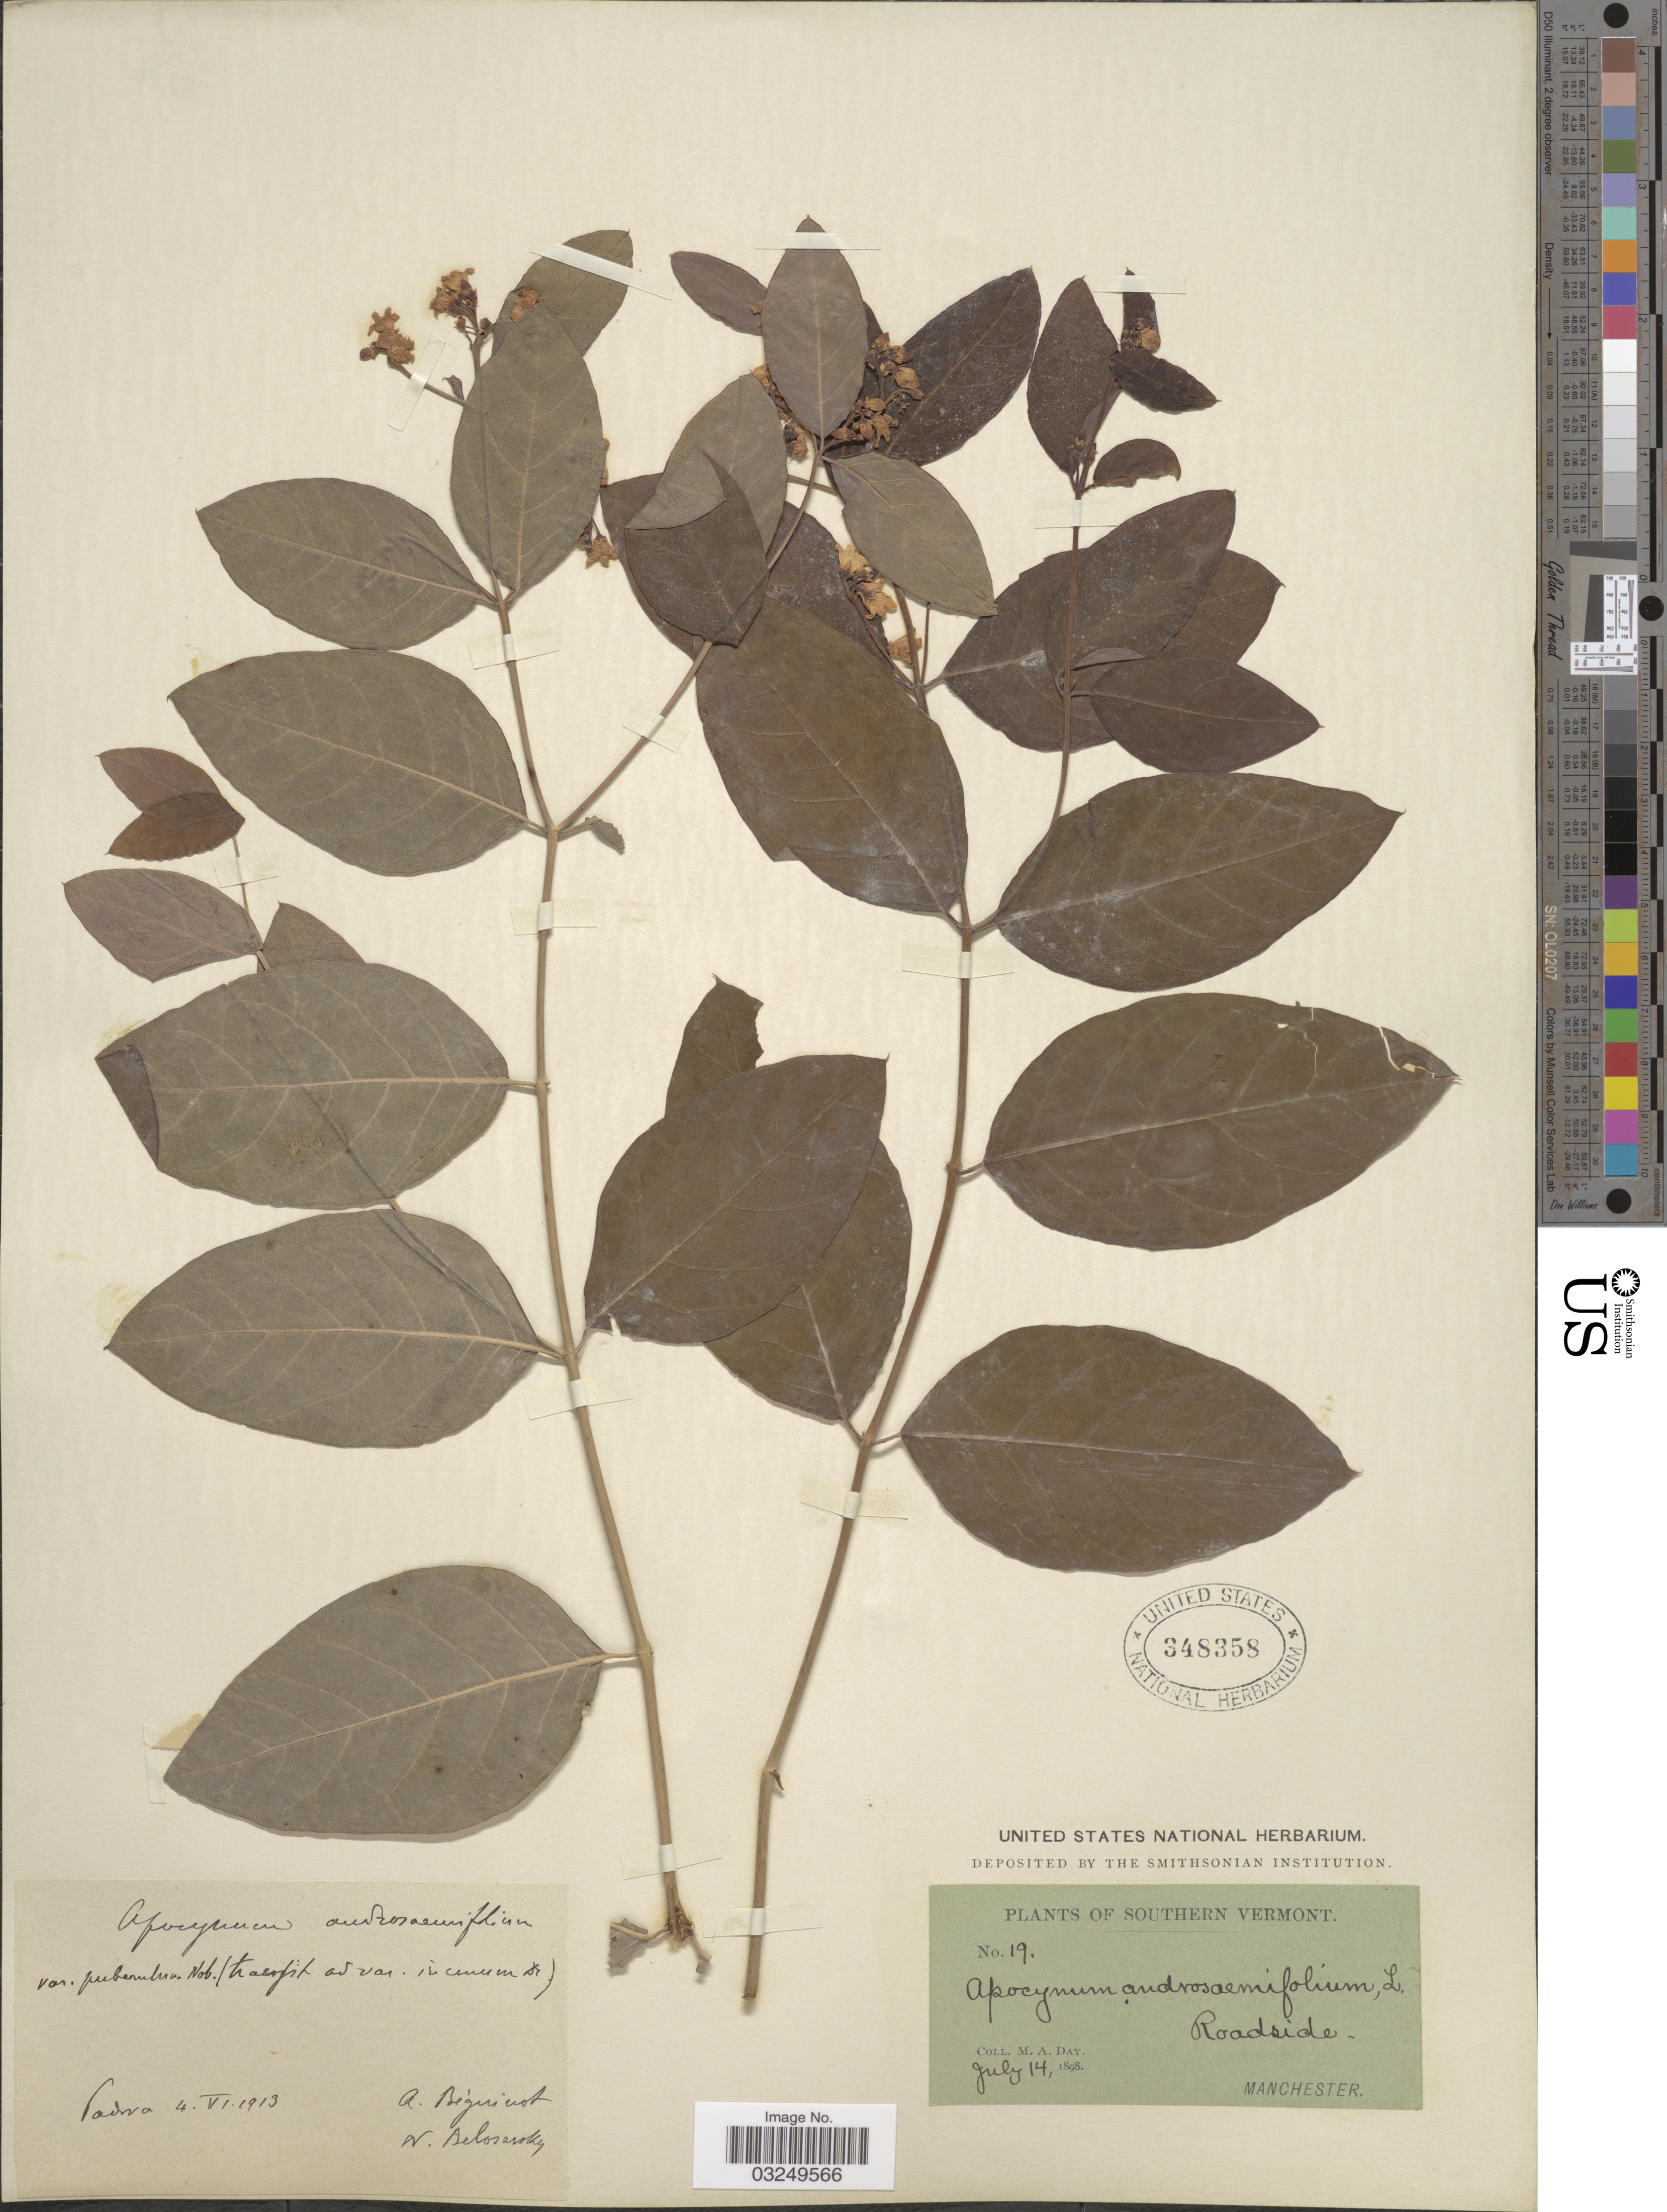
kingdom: Plantae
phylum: Tracheophyta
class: Magnoliopsida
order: Gentianales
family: Apocynaceae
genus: Apocynum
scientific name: Apocynum androsaemifolium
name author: L.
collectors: M. Day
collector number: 19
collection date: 1898-07-14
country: United States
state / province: Vermont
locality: Southern Vermont. Roadside. Manchester.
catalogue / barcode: US 348358